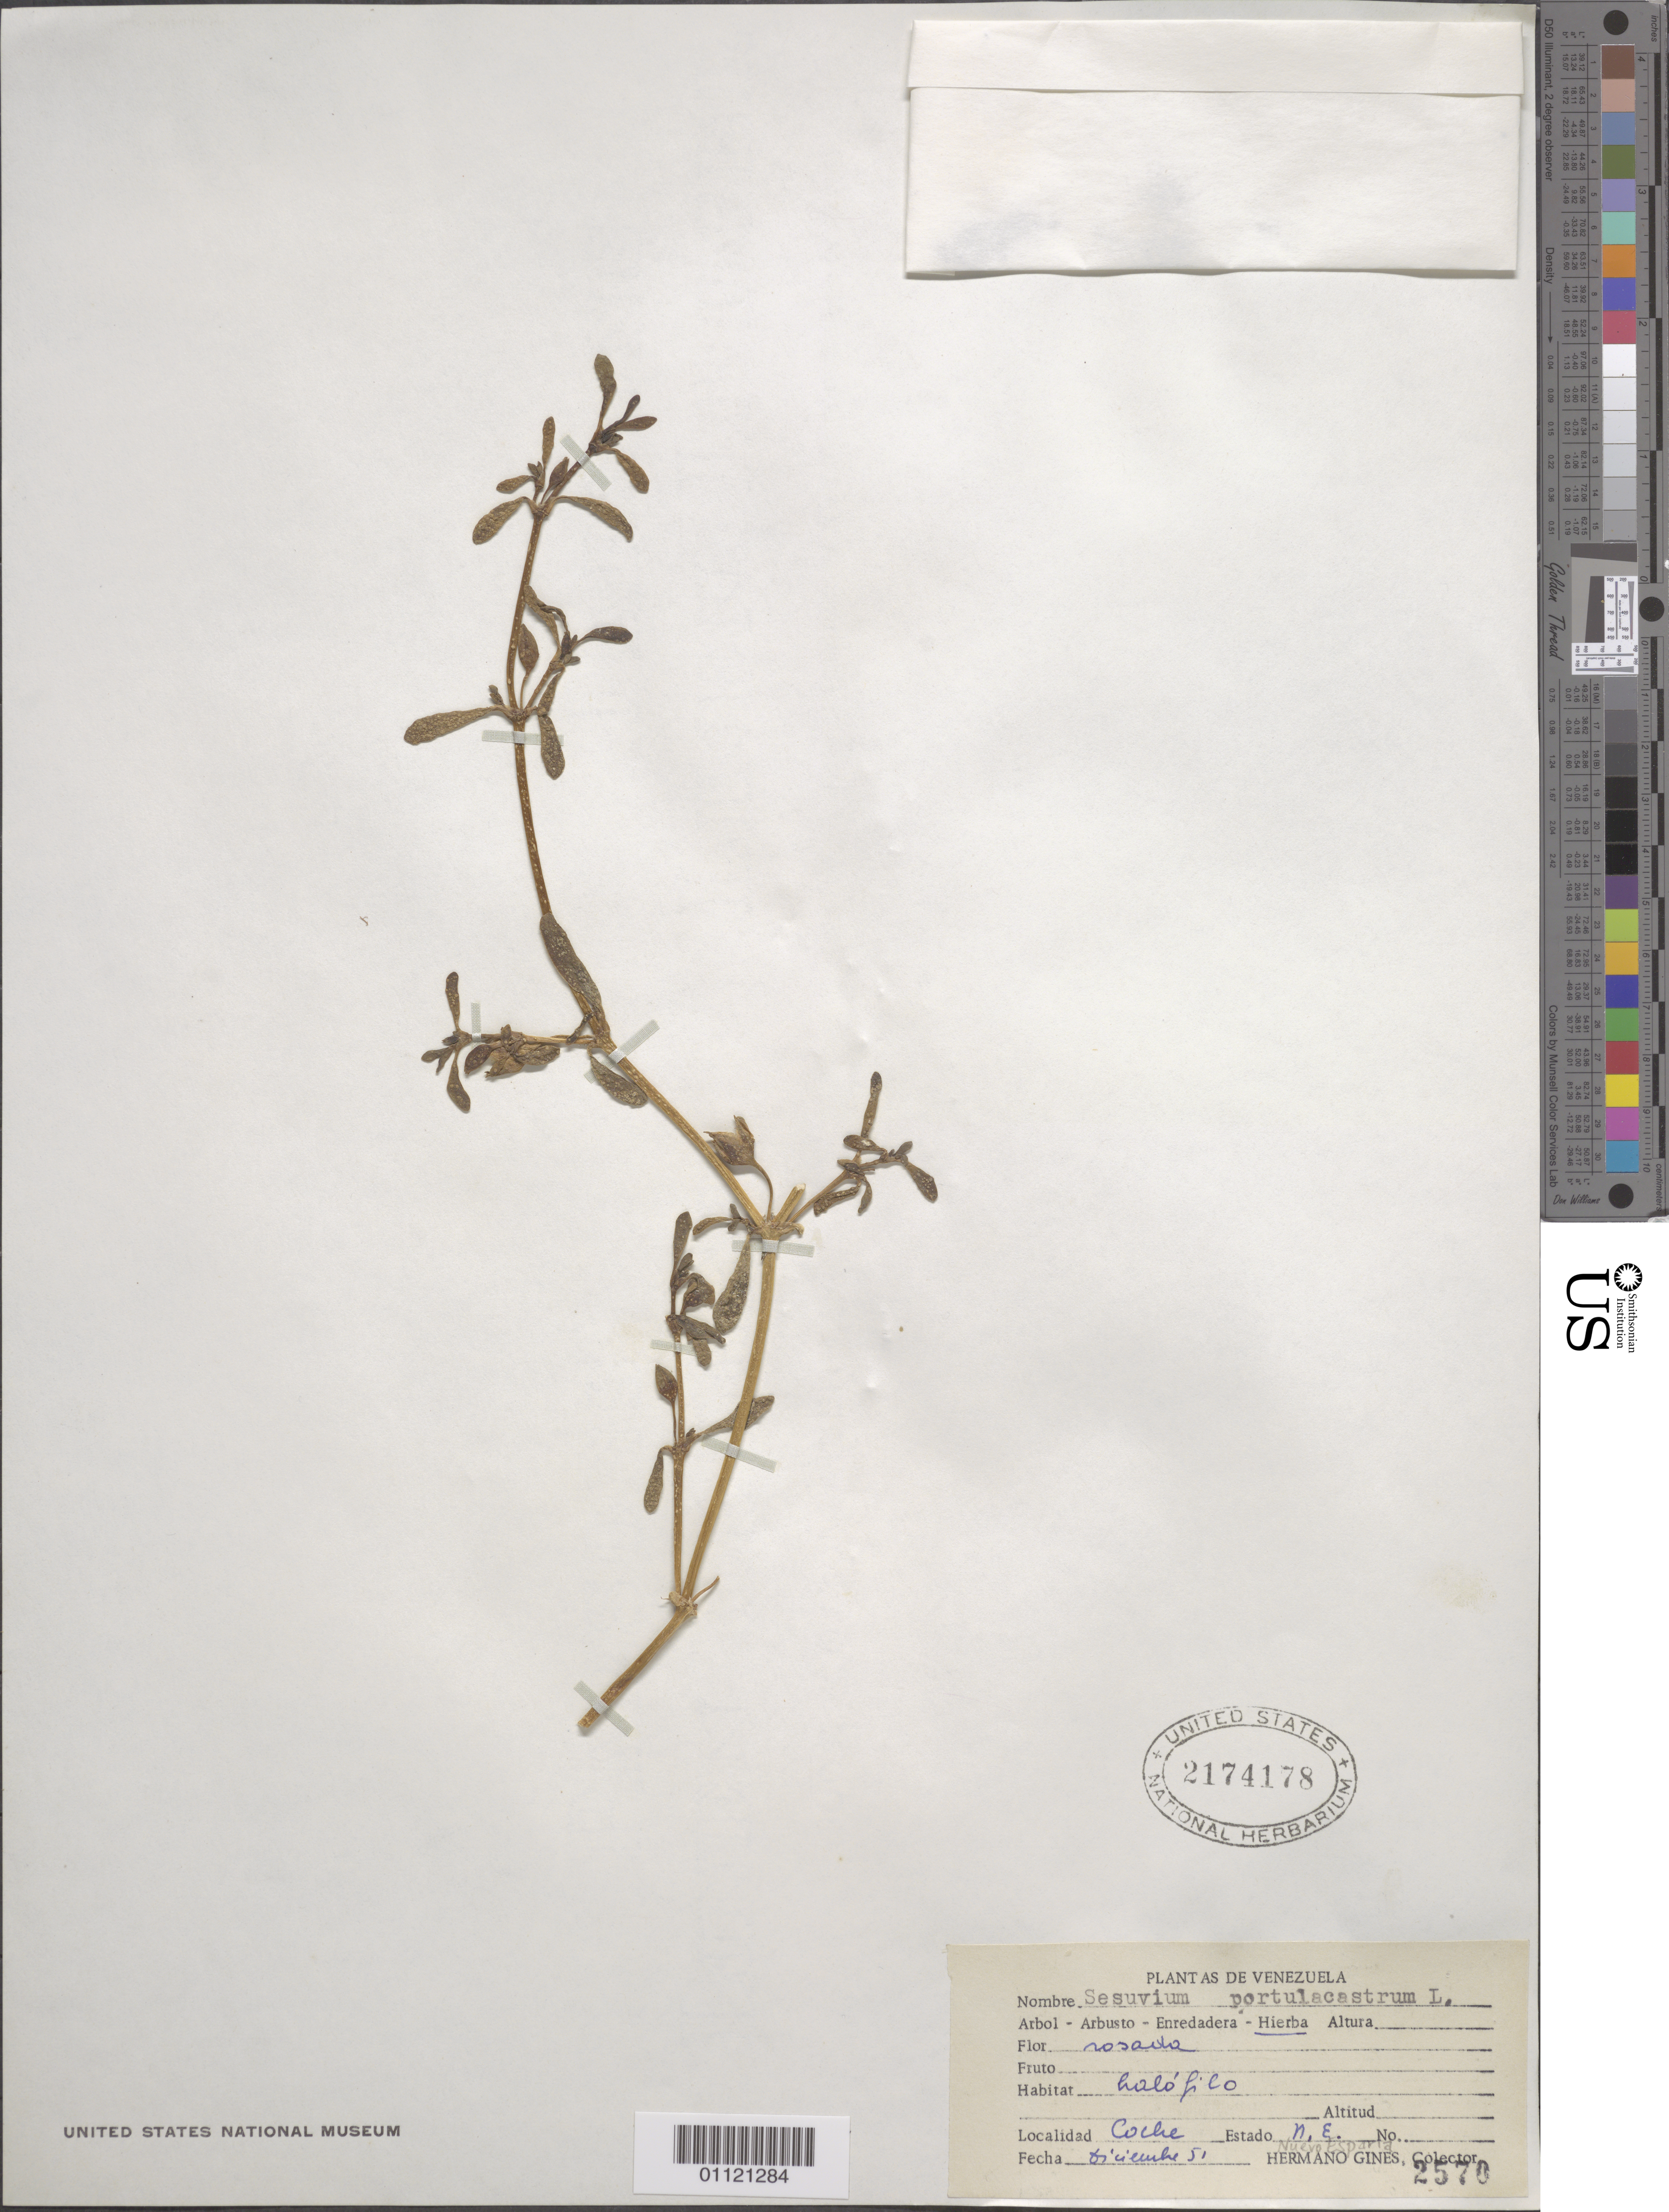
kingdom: Plantae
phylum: Tracheophyta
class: Magnoliopsida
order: Caryophyllales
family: Aizoaceae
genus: Sesuvium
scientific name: Sesuvium portulacastrum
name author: (L.) L.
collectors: Bro. Gines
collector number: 2570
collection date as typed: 01 Dec 1951 to 31 Dec 1951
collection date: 1951-12-01/1951-12-31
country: Venezuela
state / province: Nueva Esparta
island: Coche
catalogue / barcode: US 2174178